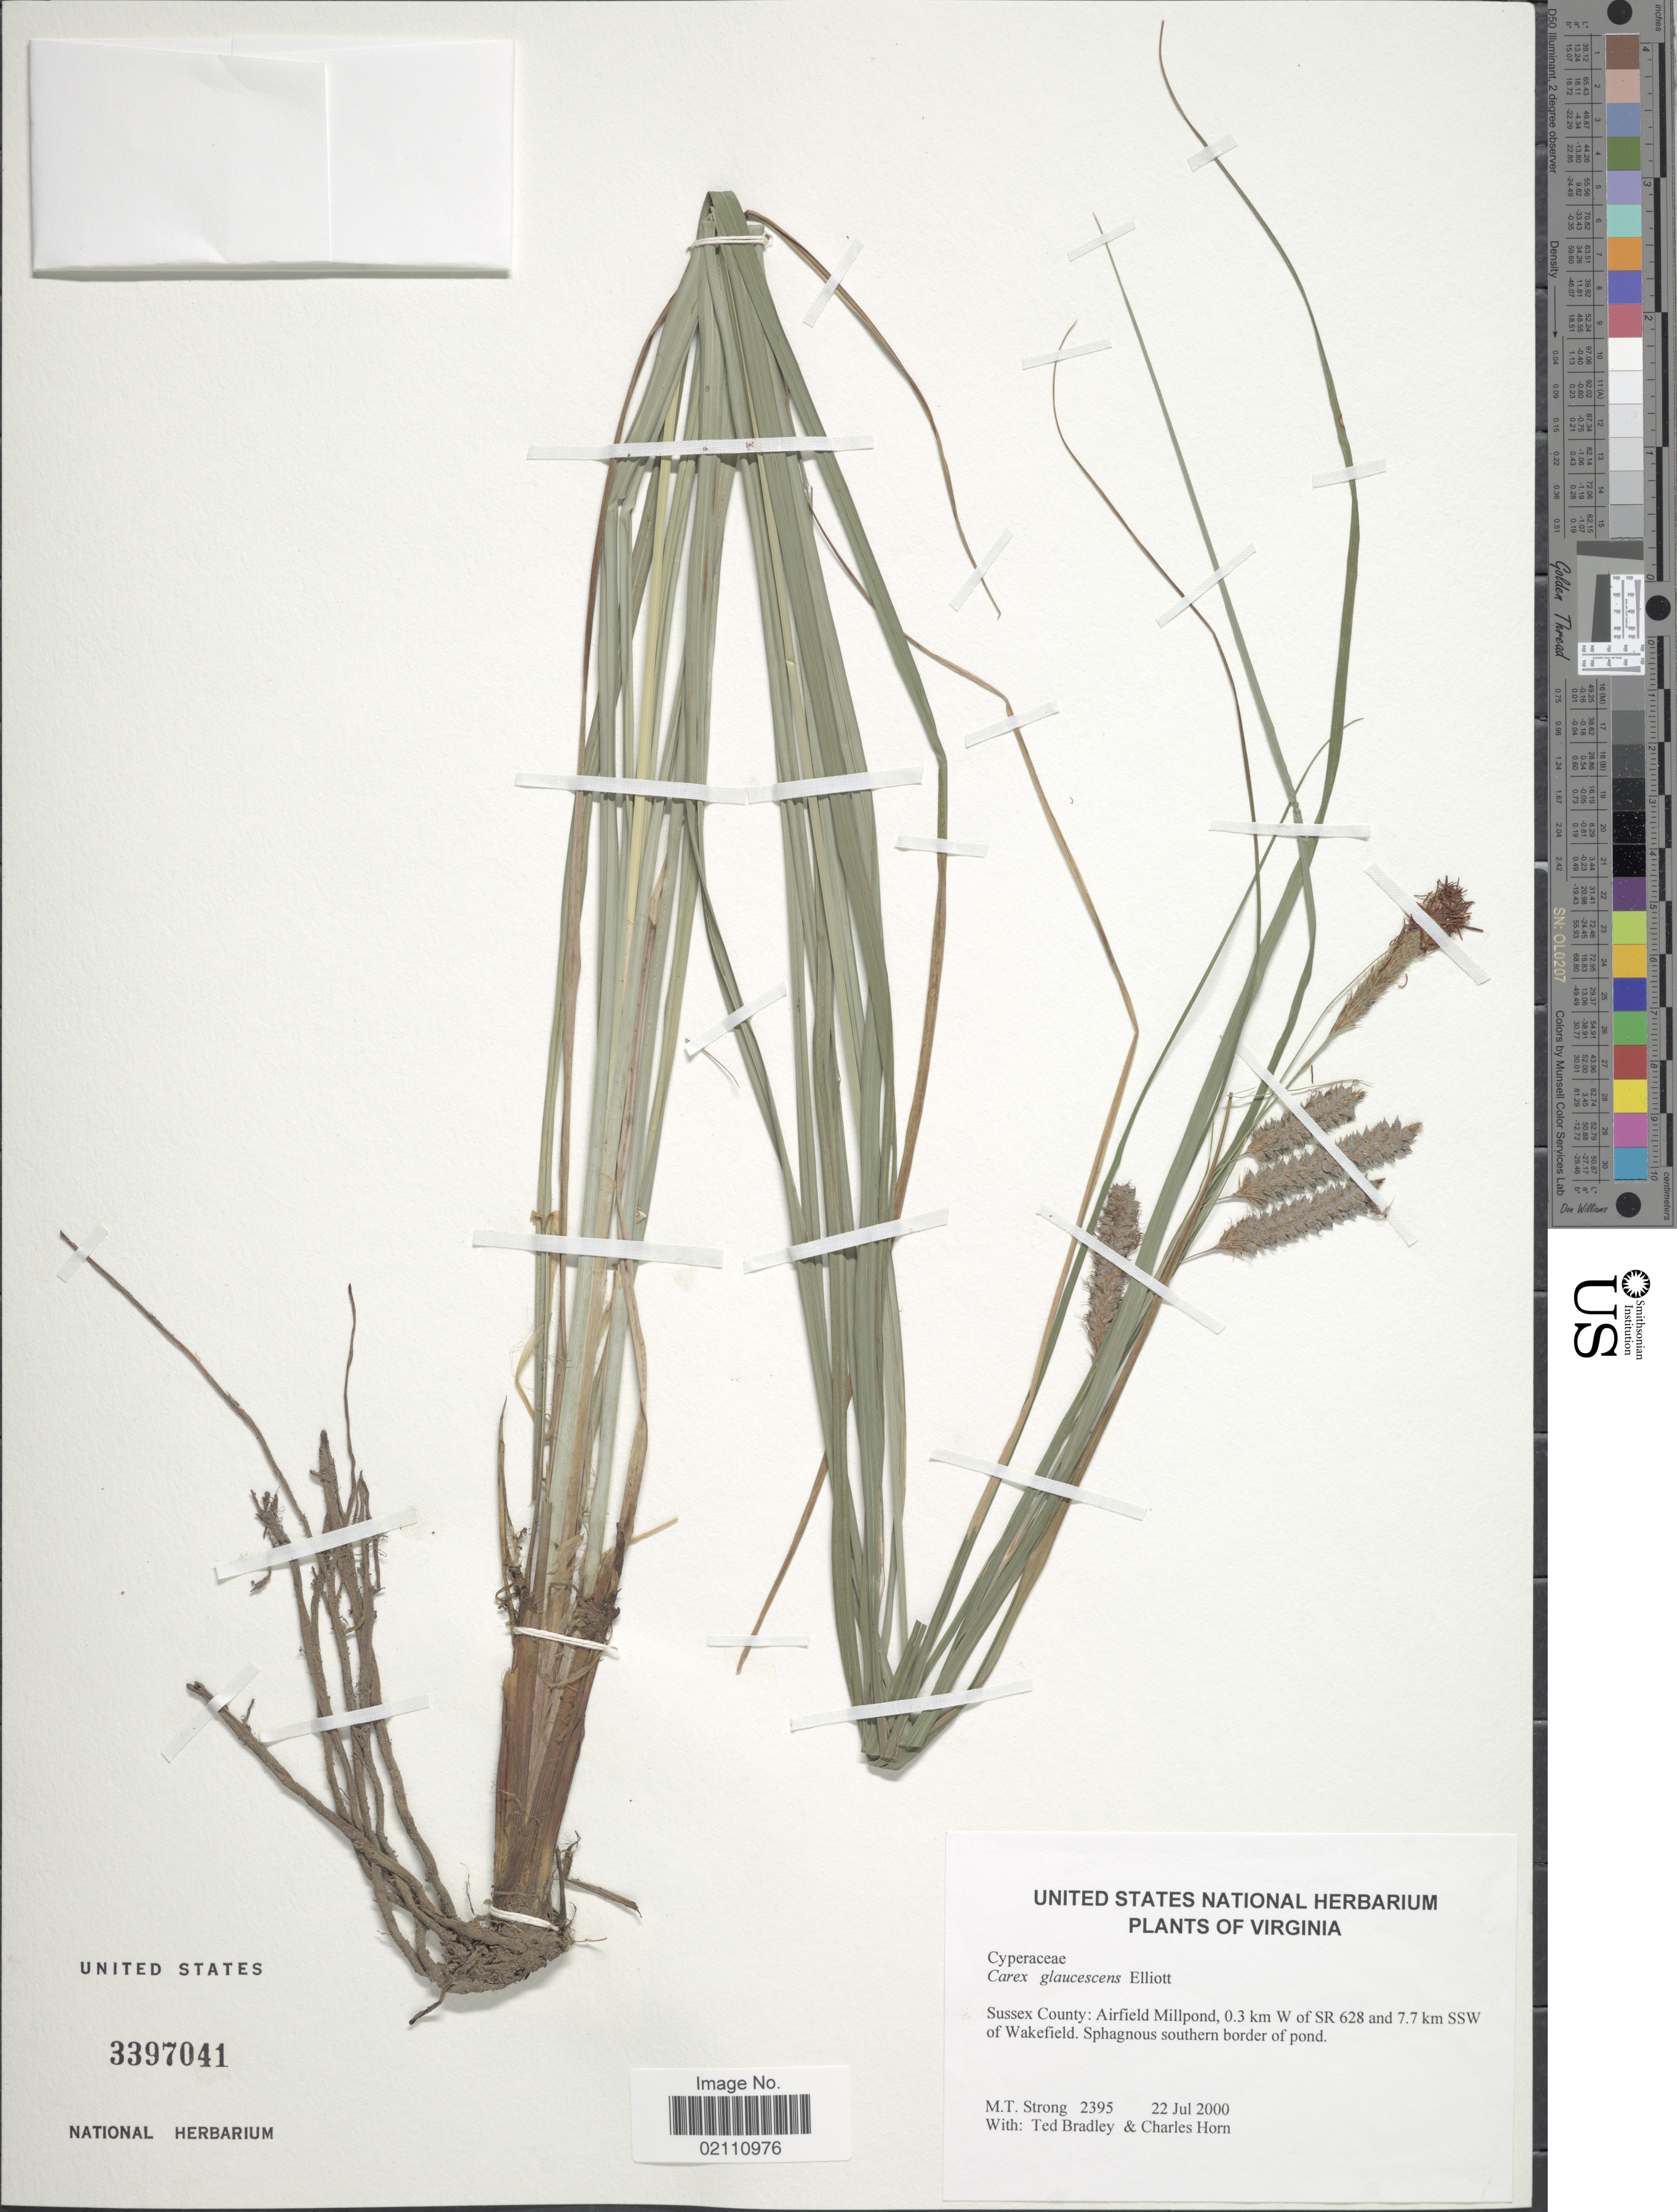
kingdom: Plantae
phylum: Tracheophyta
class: Liliopsida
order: Poales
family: Cyperaceae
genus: Carex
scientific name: Carex glaucescens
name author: Elliott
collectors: M. T. Strong, T. Bradley & C. Horn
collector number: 2395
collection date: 2000-07-22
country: United States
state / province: Virginia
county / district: Sussex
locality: Suxxes County: Airfield MIllpond, 0.3 km W of SR 628 and 7.7 km SSW of Wakefield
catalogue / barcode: US 3397041